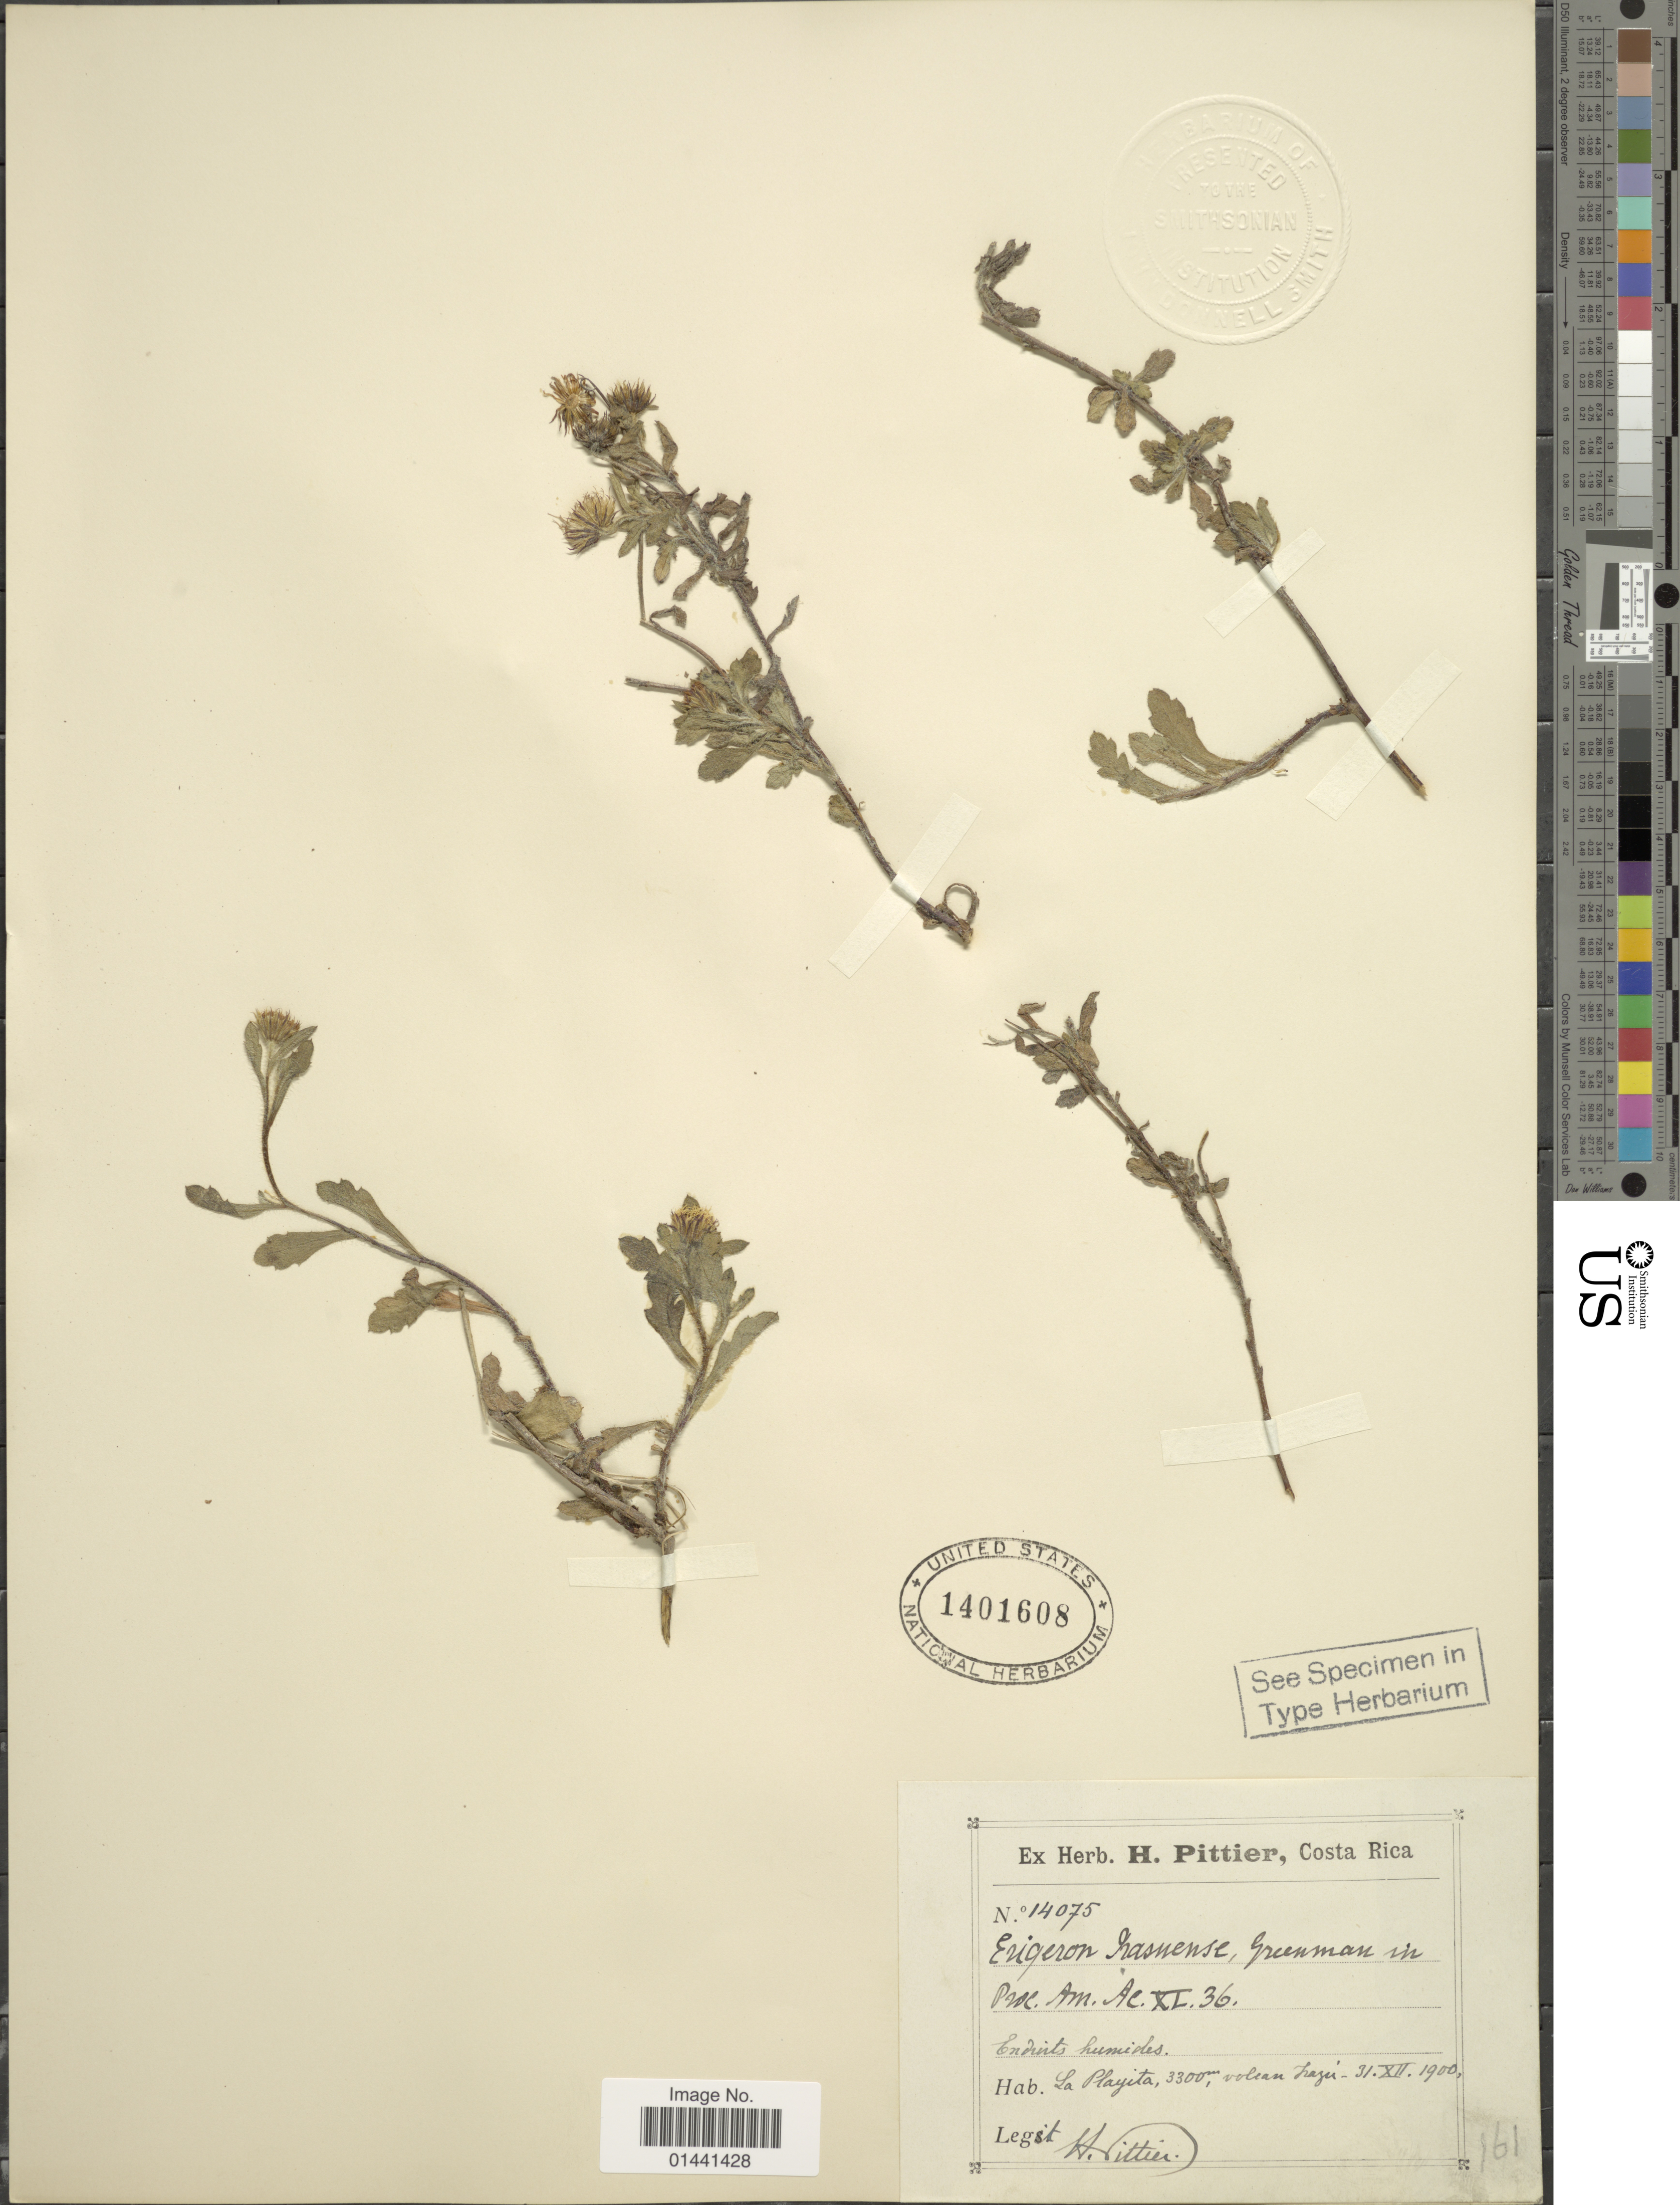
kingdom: Plantae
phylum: Tracheophyta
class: Magnoliopsida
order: Asterales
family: Asteraceae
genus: Erigeron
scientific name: Erigeron irazuense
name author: Greenm.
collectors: H. F. Pittier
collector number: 14075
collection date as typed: Transcribed d/m/y: /11/36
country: Costa Rica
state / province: Cartago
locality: Conduts humides, La Playita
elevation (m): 3300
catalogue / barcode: US 1401608